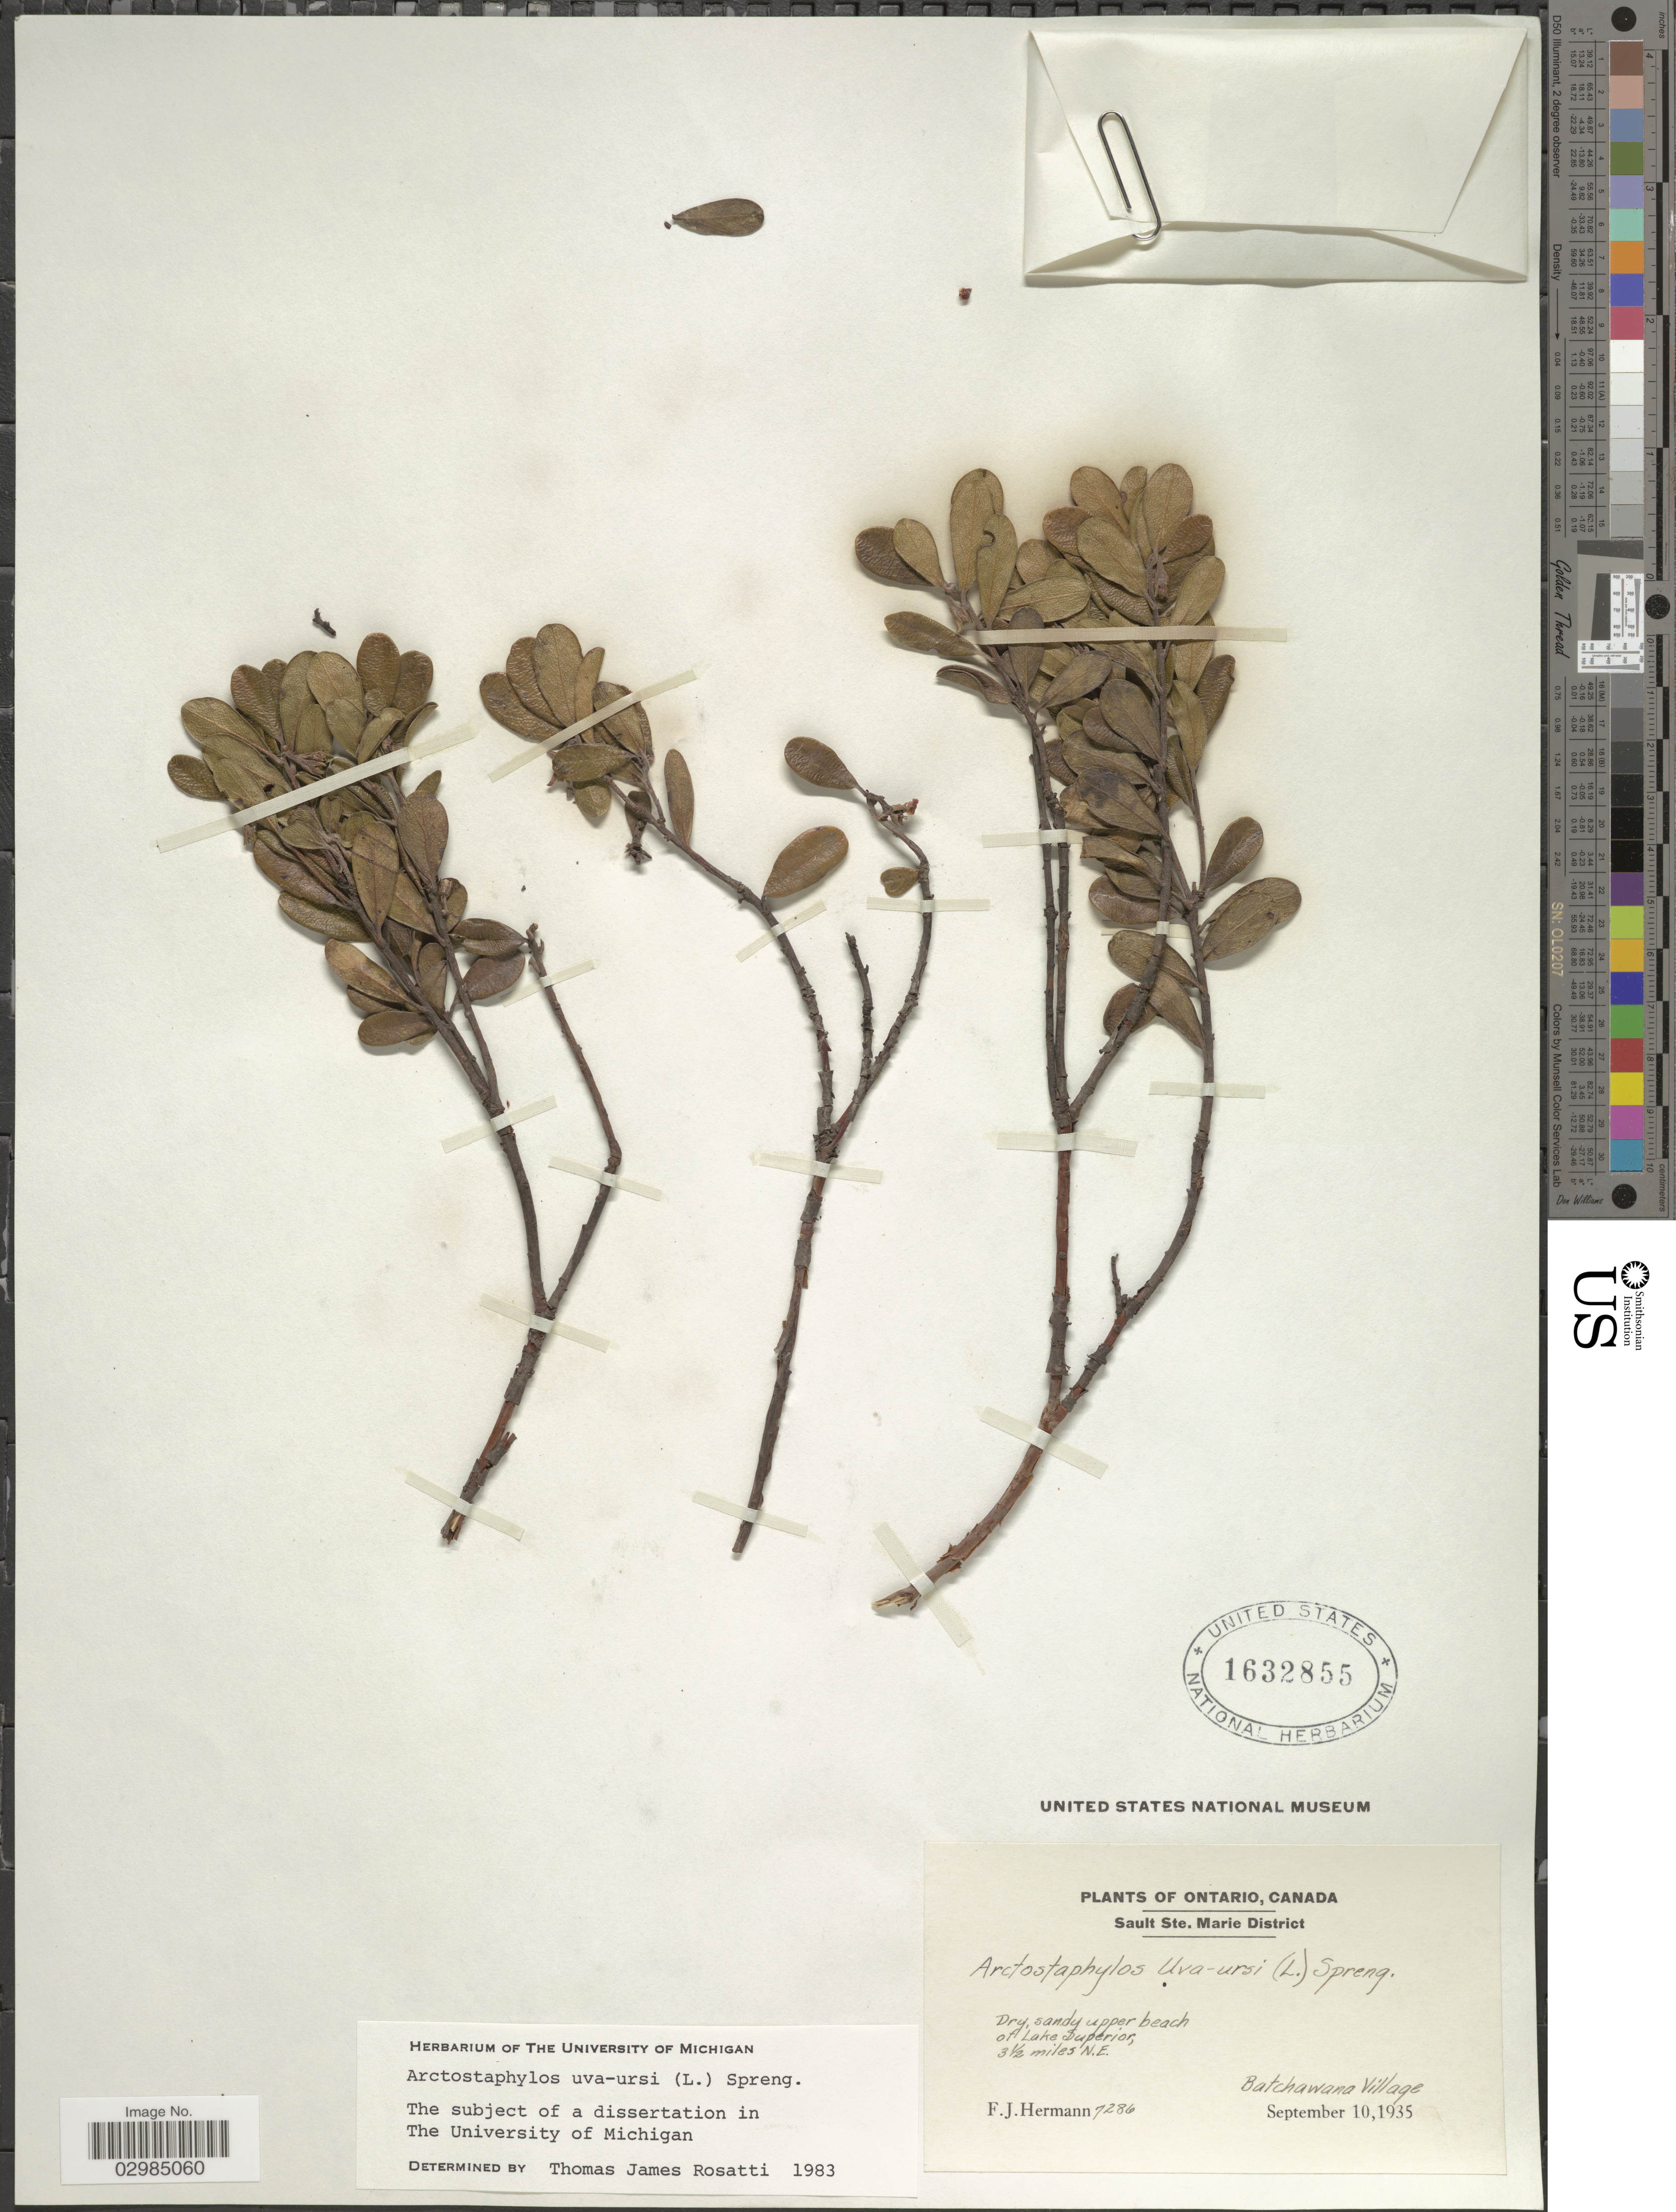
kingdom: Plantae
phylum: Tracheophyta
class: Magnoliopsida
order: Ericales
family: Ericaceae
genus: Arctostaphylos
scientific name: Arctostaphylos uva-ursi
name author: (L.) Spreng.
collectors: F. J. Hermann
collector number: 7286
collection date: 1935-09-10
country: Canada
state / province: Ontario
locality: Sault Ste. Marie District. Dry, sandy upper beach of Lake Superior, 3½ miles N.E. Batchwana Village.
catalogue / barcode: US 1632855